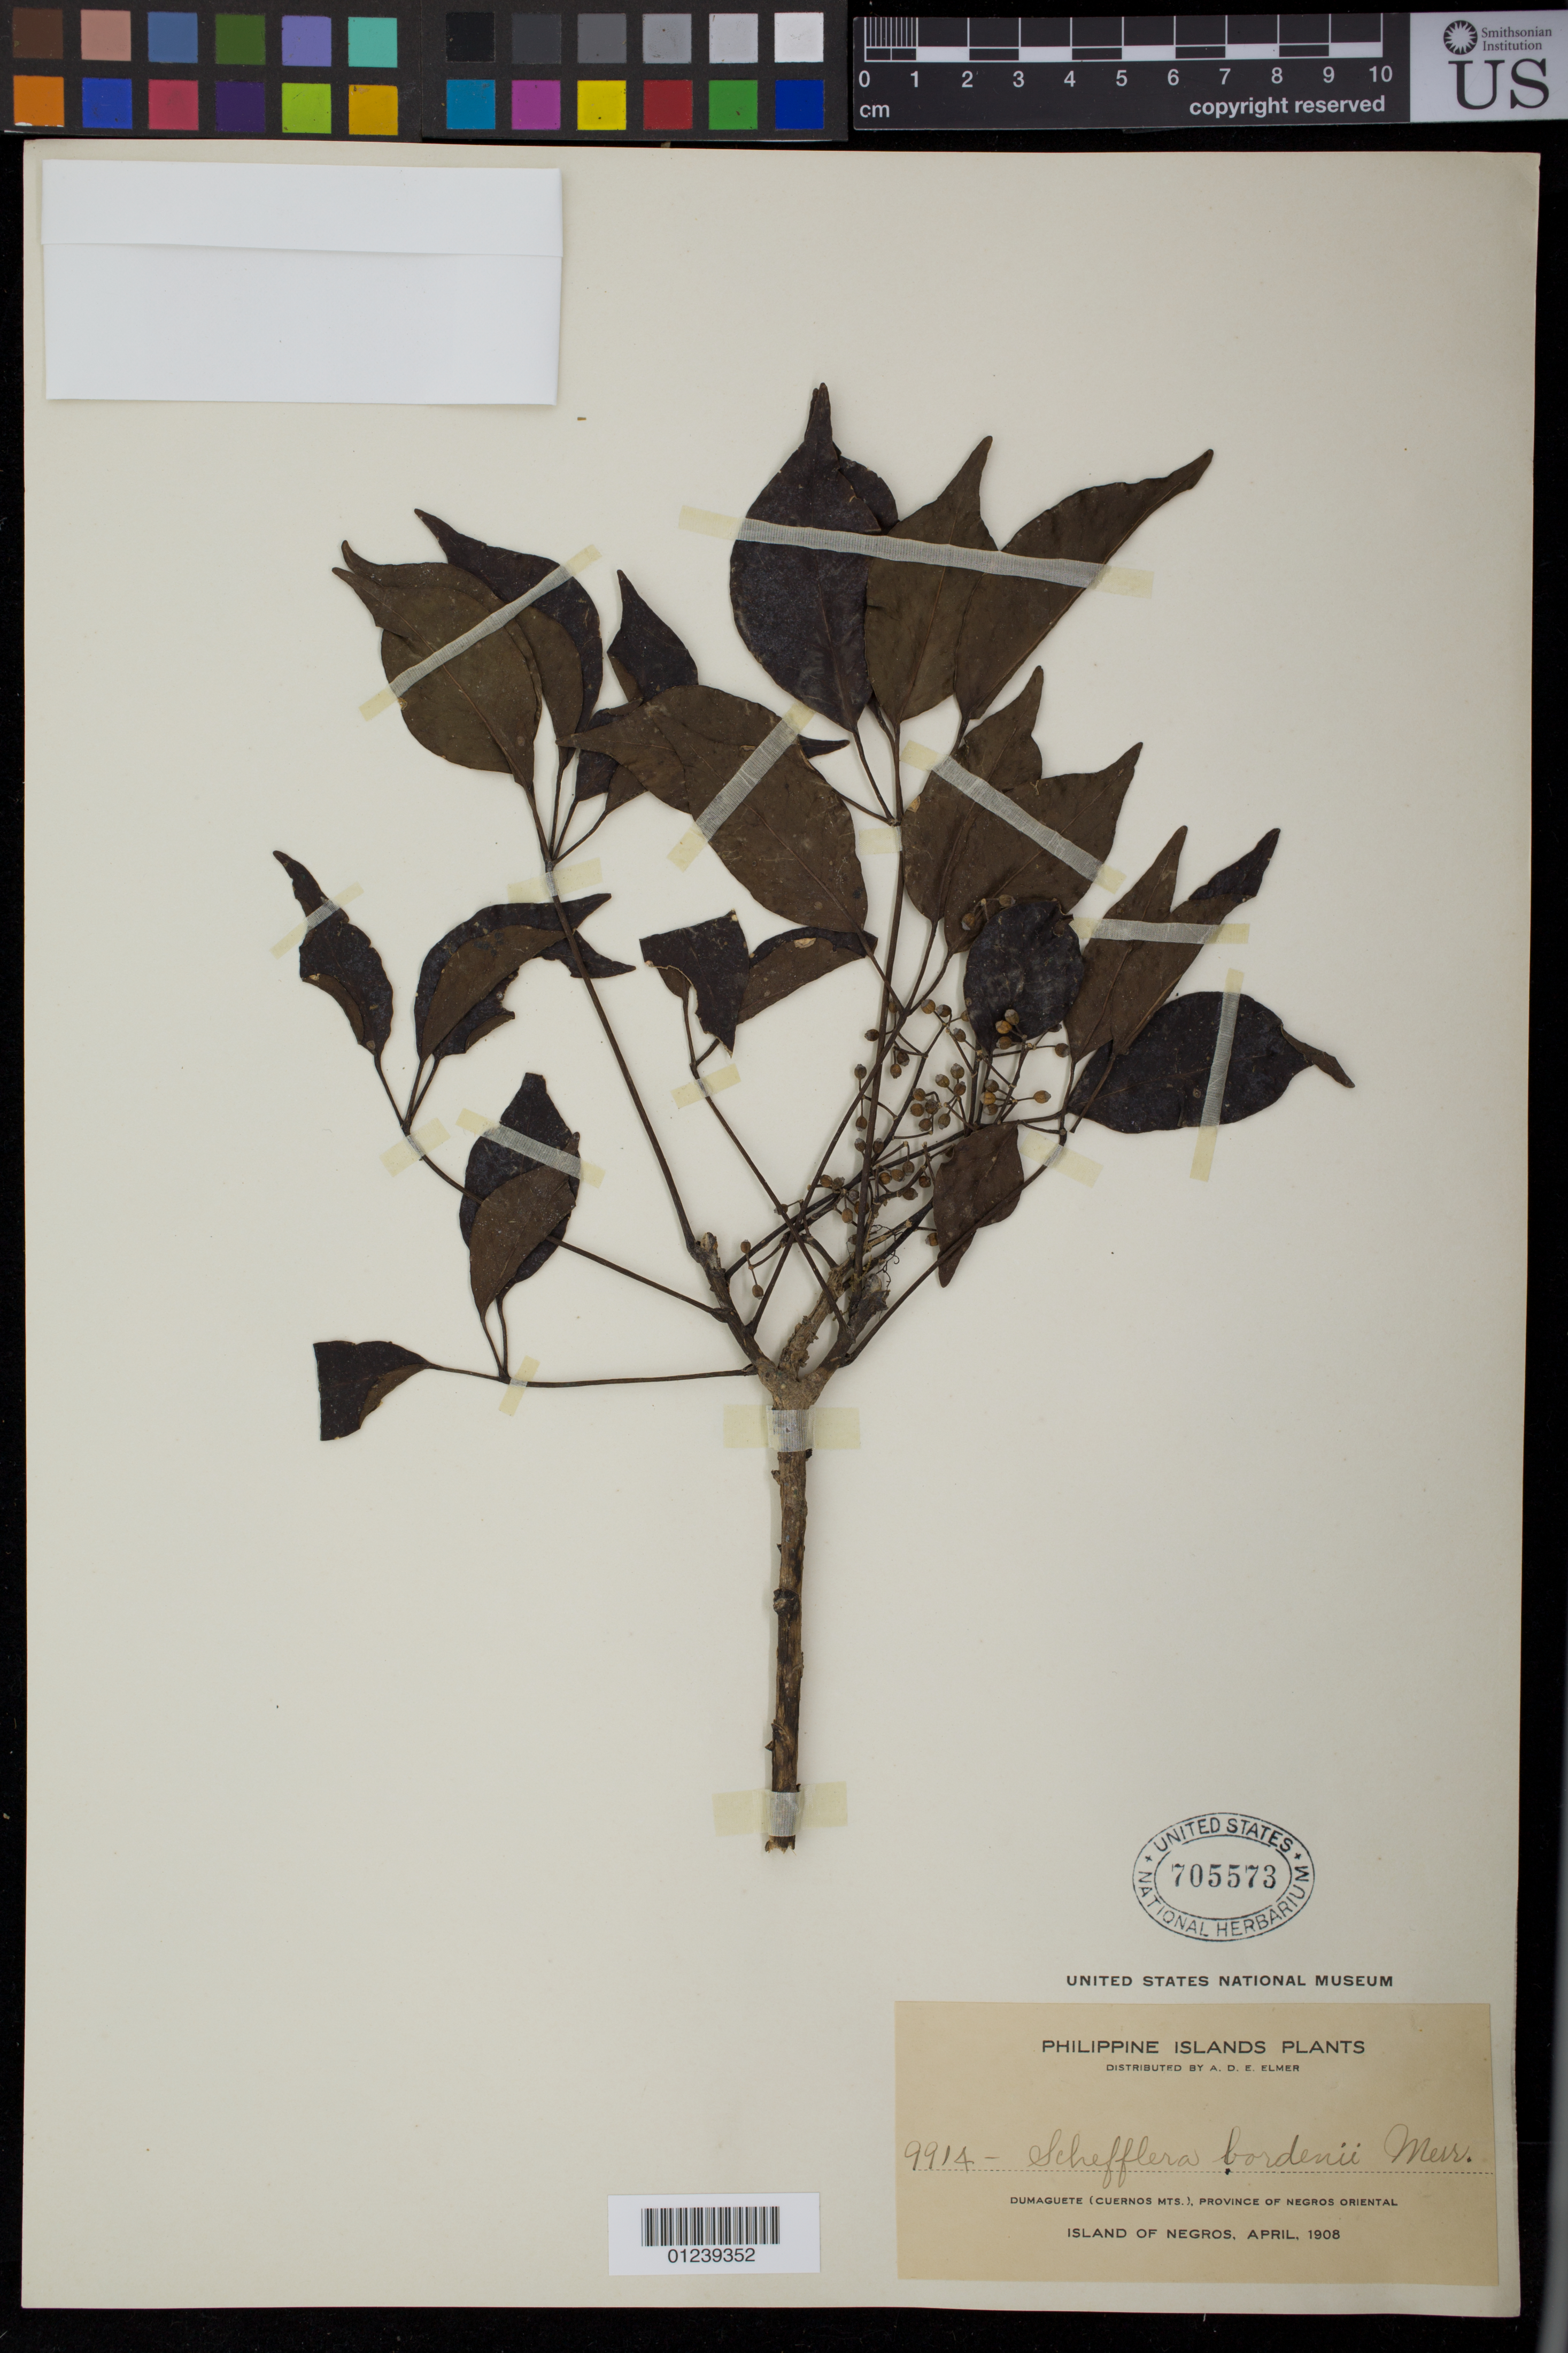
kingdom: Plantae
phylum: Tracheophyta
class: Magnoliopsida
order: Apiales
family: Araliaceae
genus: Schefflera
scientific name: Schefflera bordenii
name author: Merr.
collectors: A. D. E. Elmer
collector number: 9914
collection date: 1908-04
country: Philippines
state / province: Central Visayas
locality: Dumaguete (Cuernos Mts.), Province of Negros Oriental. Island of Negros.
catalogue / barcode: US 705573